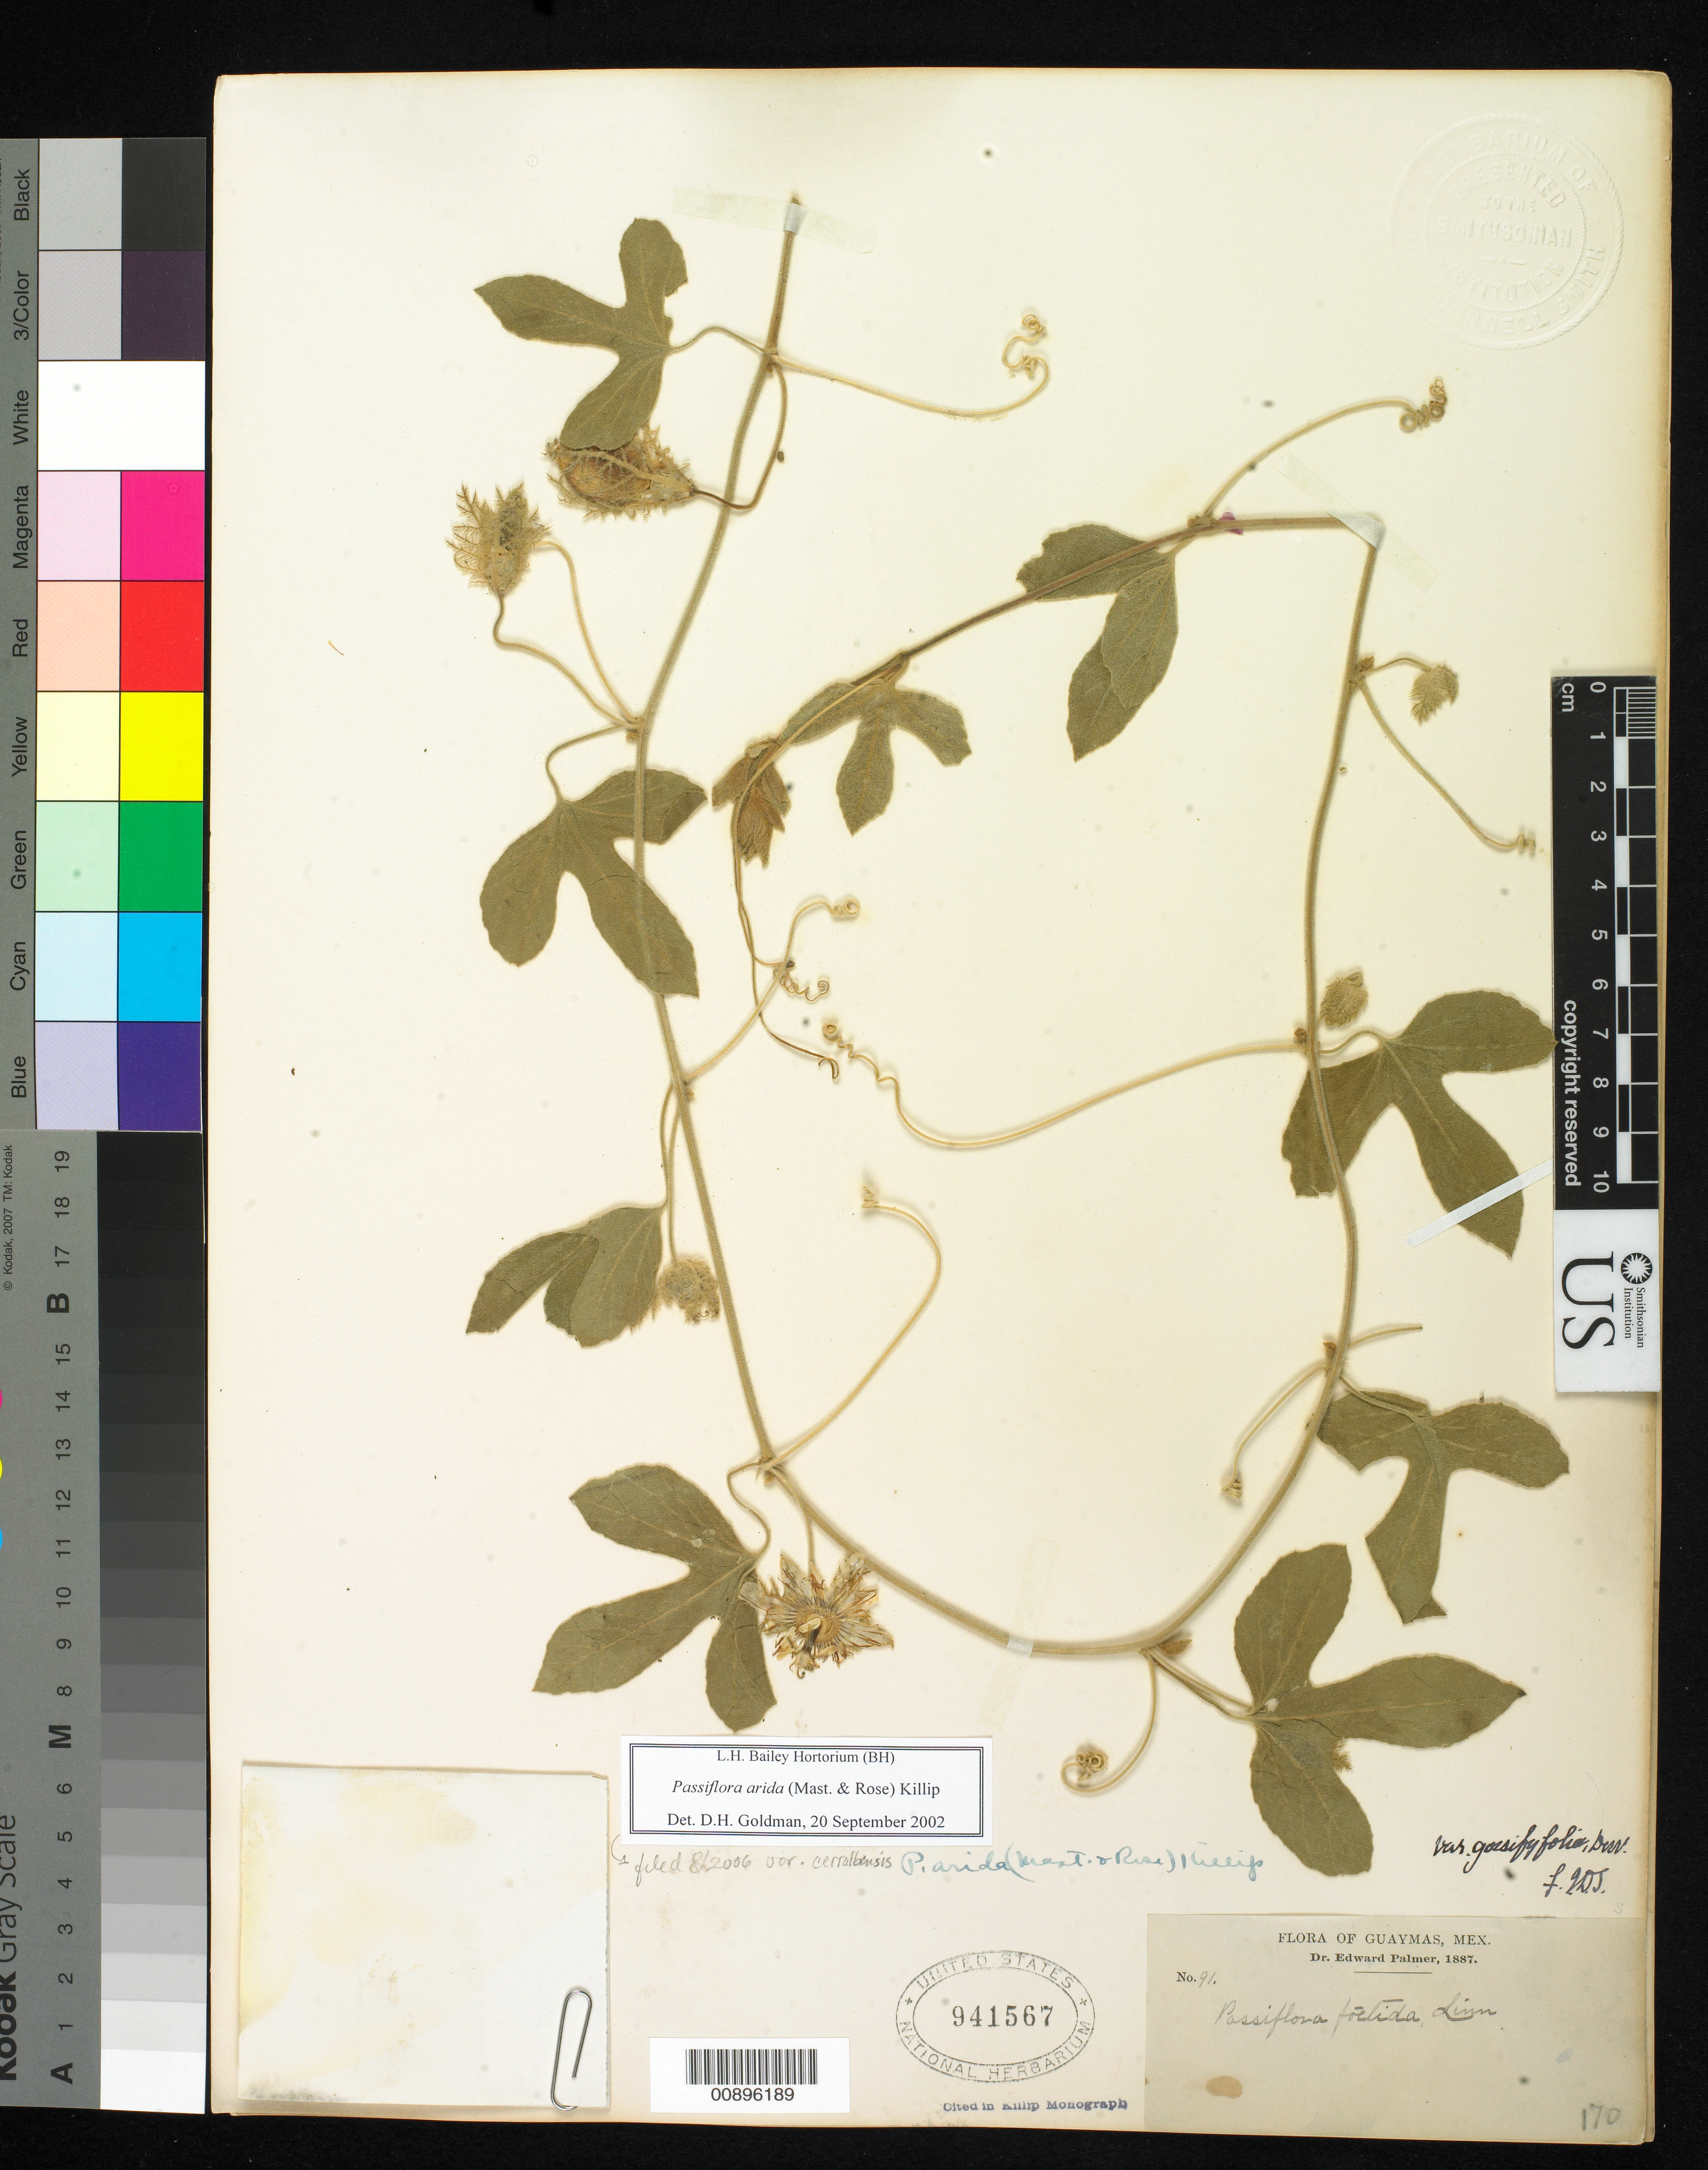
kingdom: Plantae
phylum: Tracheophyta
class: Magnoliopsida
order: Malpighiales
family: Passifloraceae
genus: Passiflora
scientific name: Passiflora pentaschista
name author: (Killip) Svoboda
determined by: Svoboda, Harlan T., (NA), US Department of Agriculture (UNITED STATES)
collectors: E. Palmer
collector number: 91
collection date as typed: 1887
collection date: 1887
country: Mexico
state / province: Sonora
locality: Guaymas, Sonora.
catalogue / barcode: US 941567